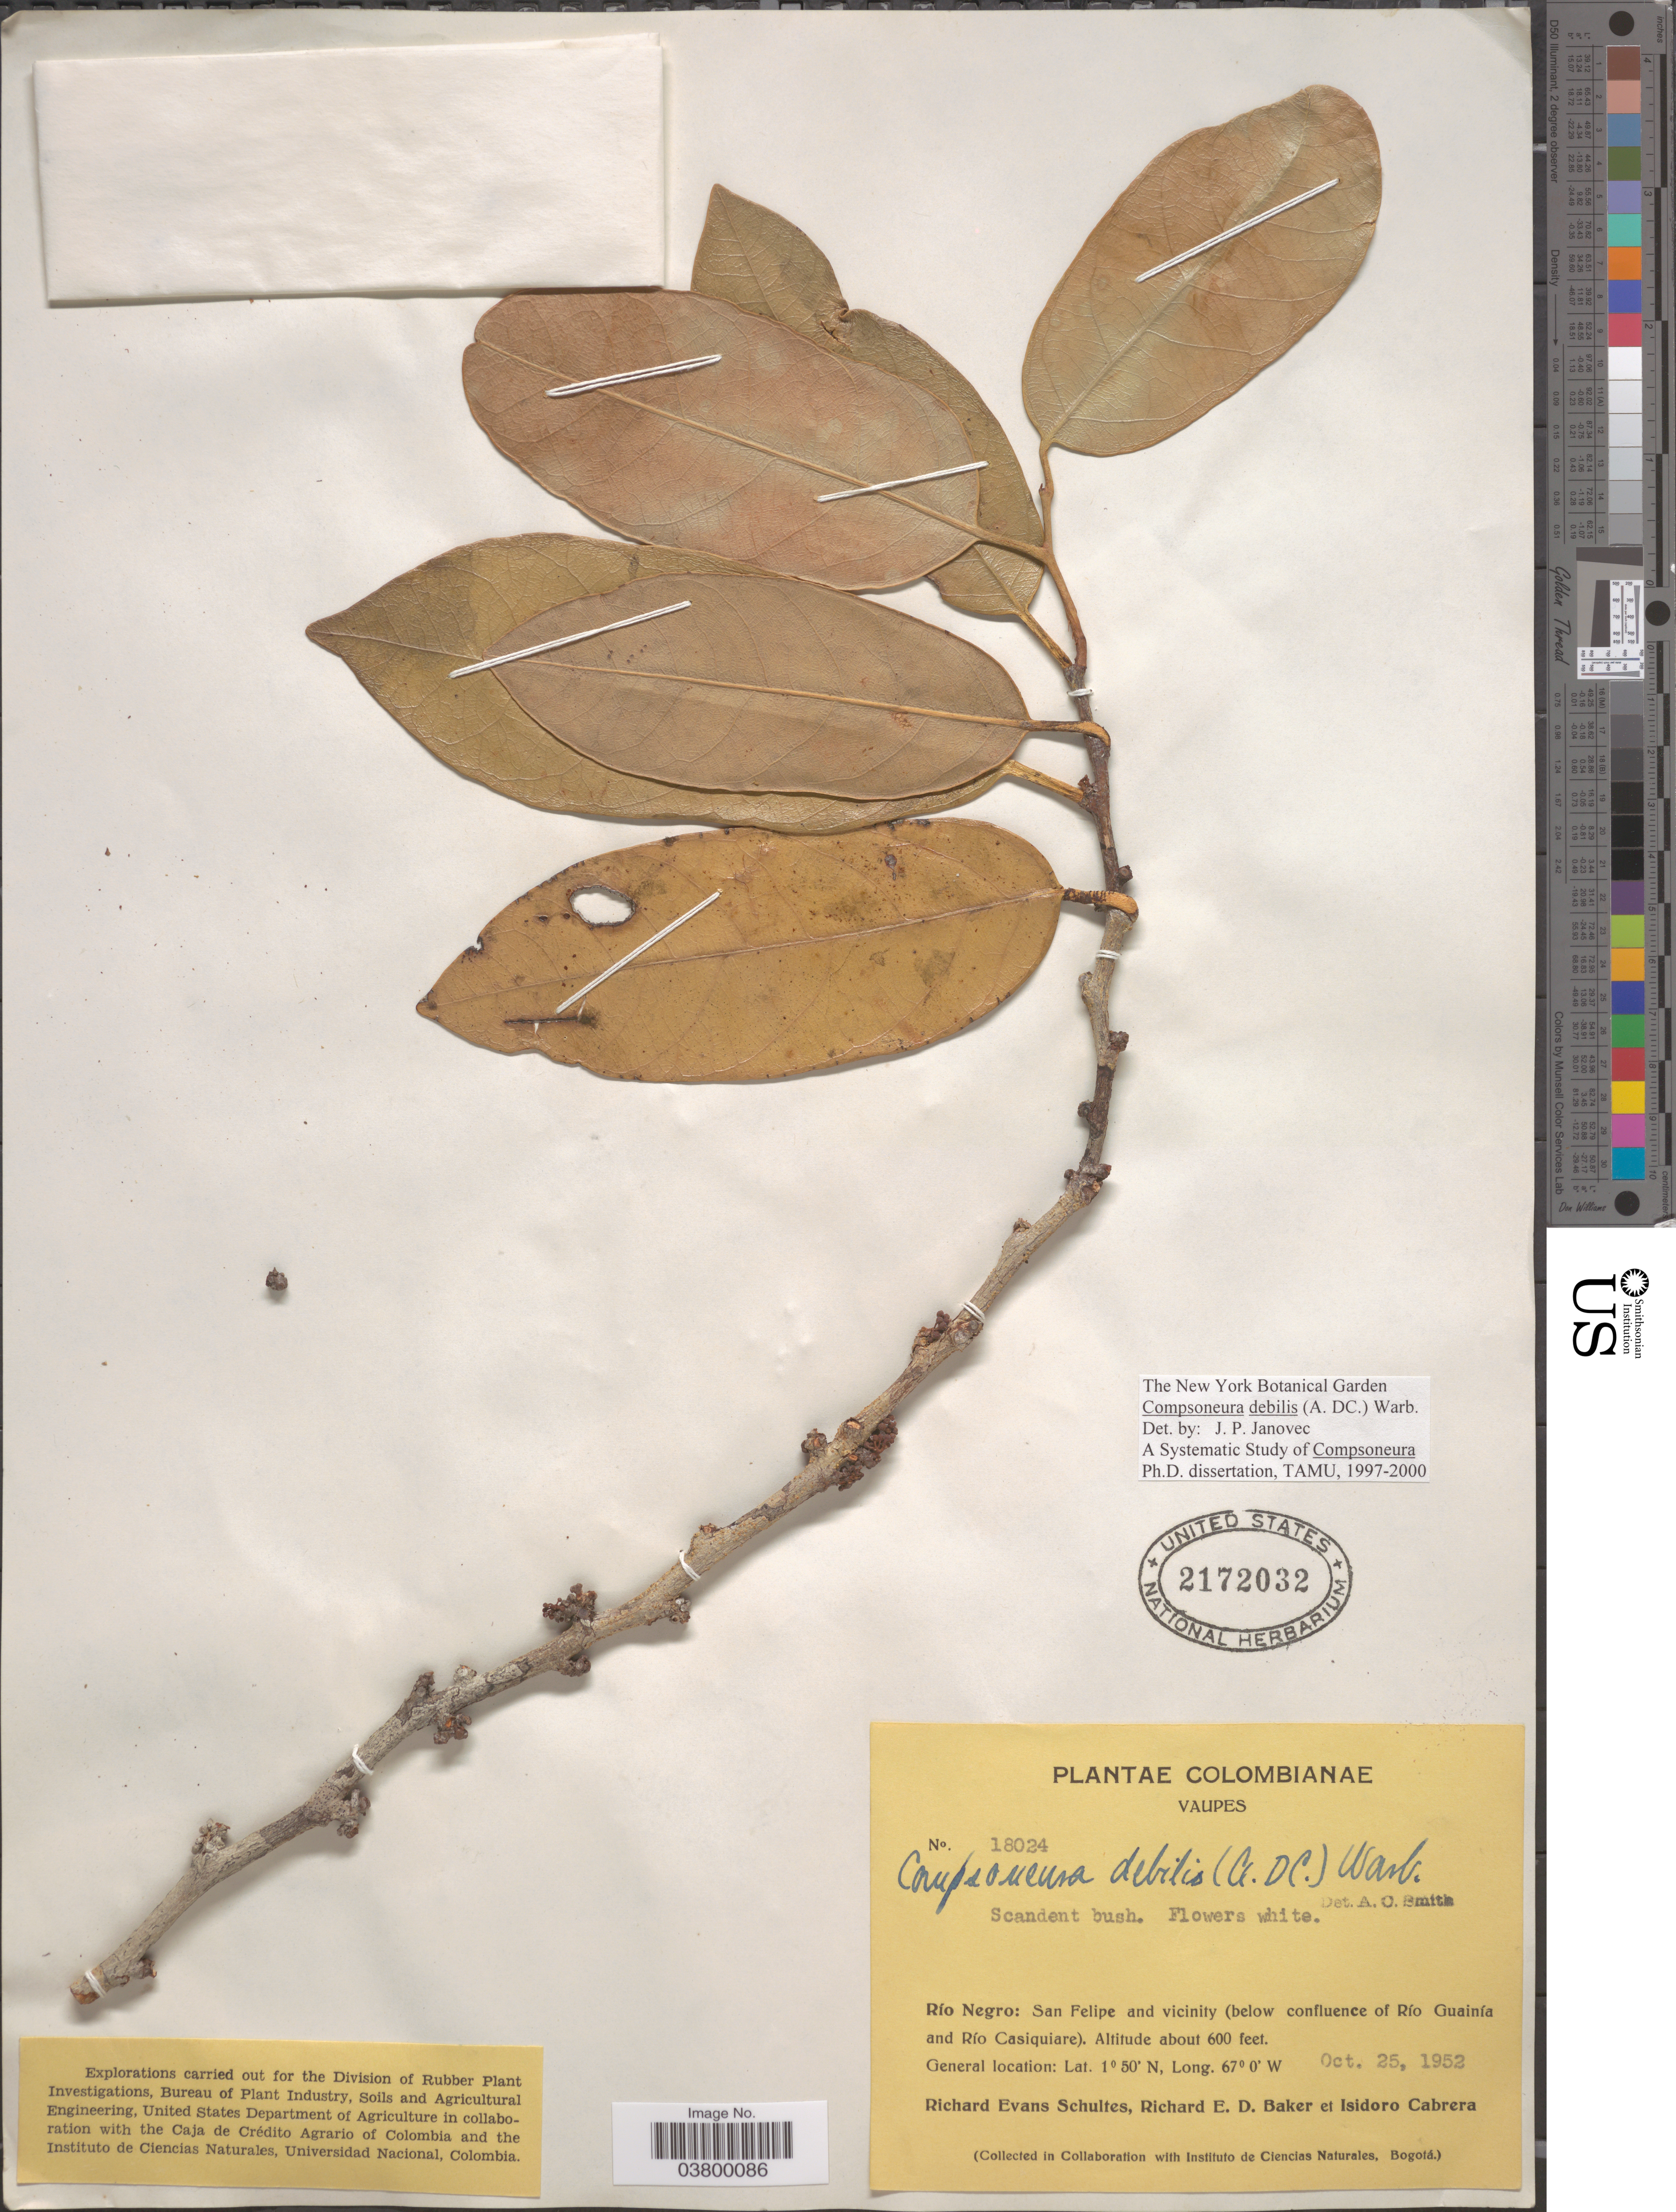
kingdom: Plantae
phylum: Tracheophyta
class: Magnoliopsida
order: Magnoliales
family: Myristicaceae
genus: Compsoneura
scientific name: Compsoneura debilis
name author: (Spruce ex A. DC.) Warb.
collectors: R. E. Schultes, R. E. D. Baker & I. Cabrera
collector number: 18024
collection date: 1952-10-25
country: Colombia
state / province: Vaupés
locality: Río Negro: San Felipe and vicinity (below confluence of Río Guainía and Río Casiquiare).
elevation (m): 183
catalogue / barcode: US 2172032